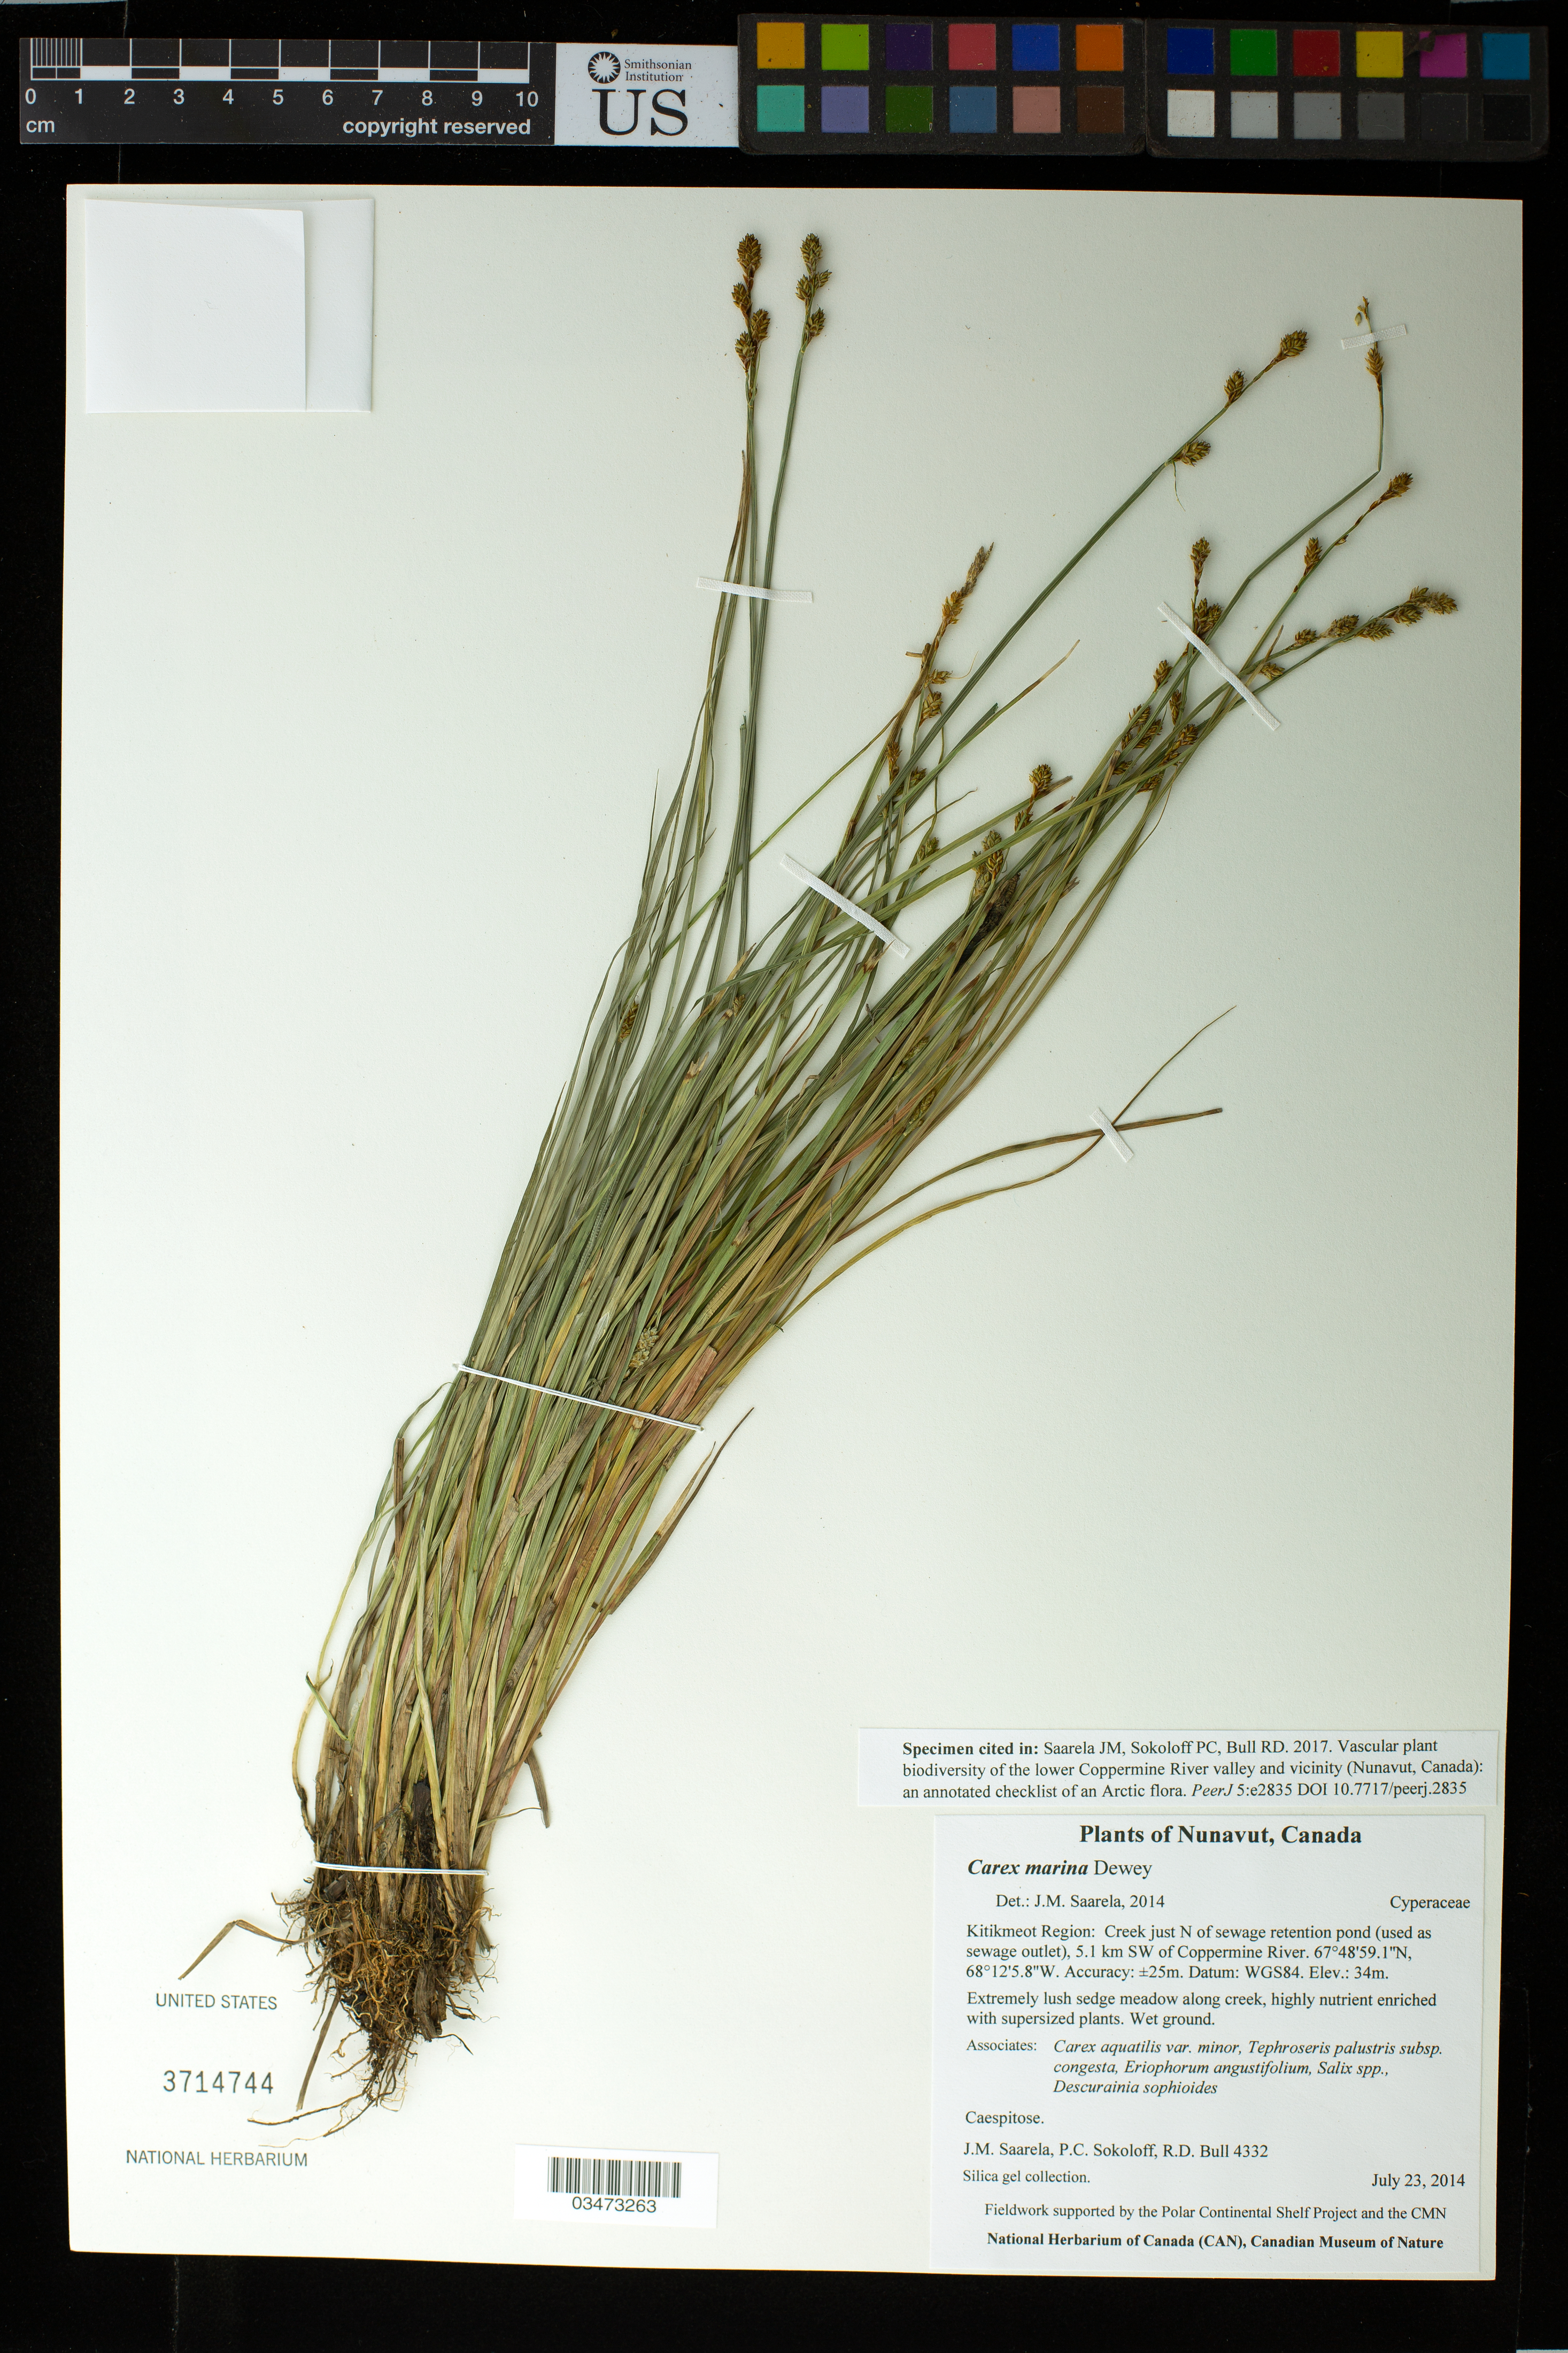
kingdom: Plantae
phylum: Tracheophyta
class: Liliopsida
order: Poales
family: Cyperaceae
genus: Carex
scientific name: Carex marina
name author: Dewey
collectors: J. Saarela, P. Sokoloff & R. Bull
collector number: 4332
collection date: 2014-07-23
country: Canada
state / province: Nunavut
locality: Kitikmeot Region: Creek just N of sewage retention pond (used as sewage outlet), 5.1 km SW of Coppermine River.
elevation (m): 34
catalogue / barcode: US 3714744